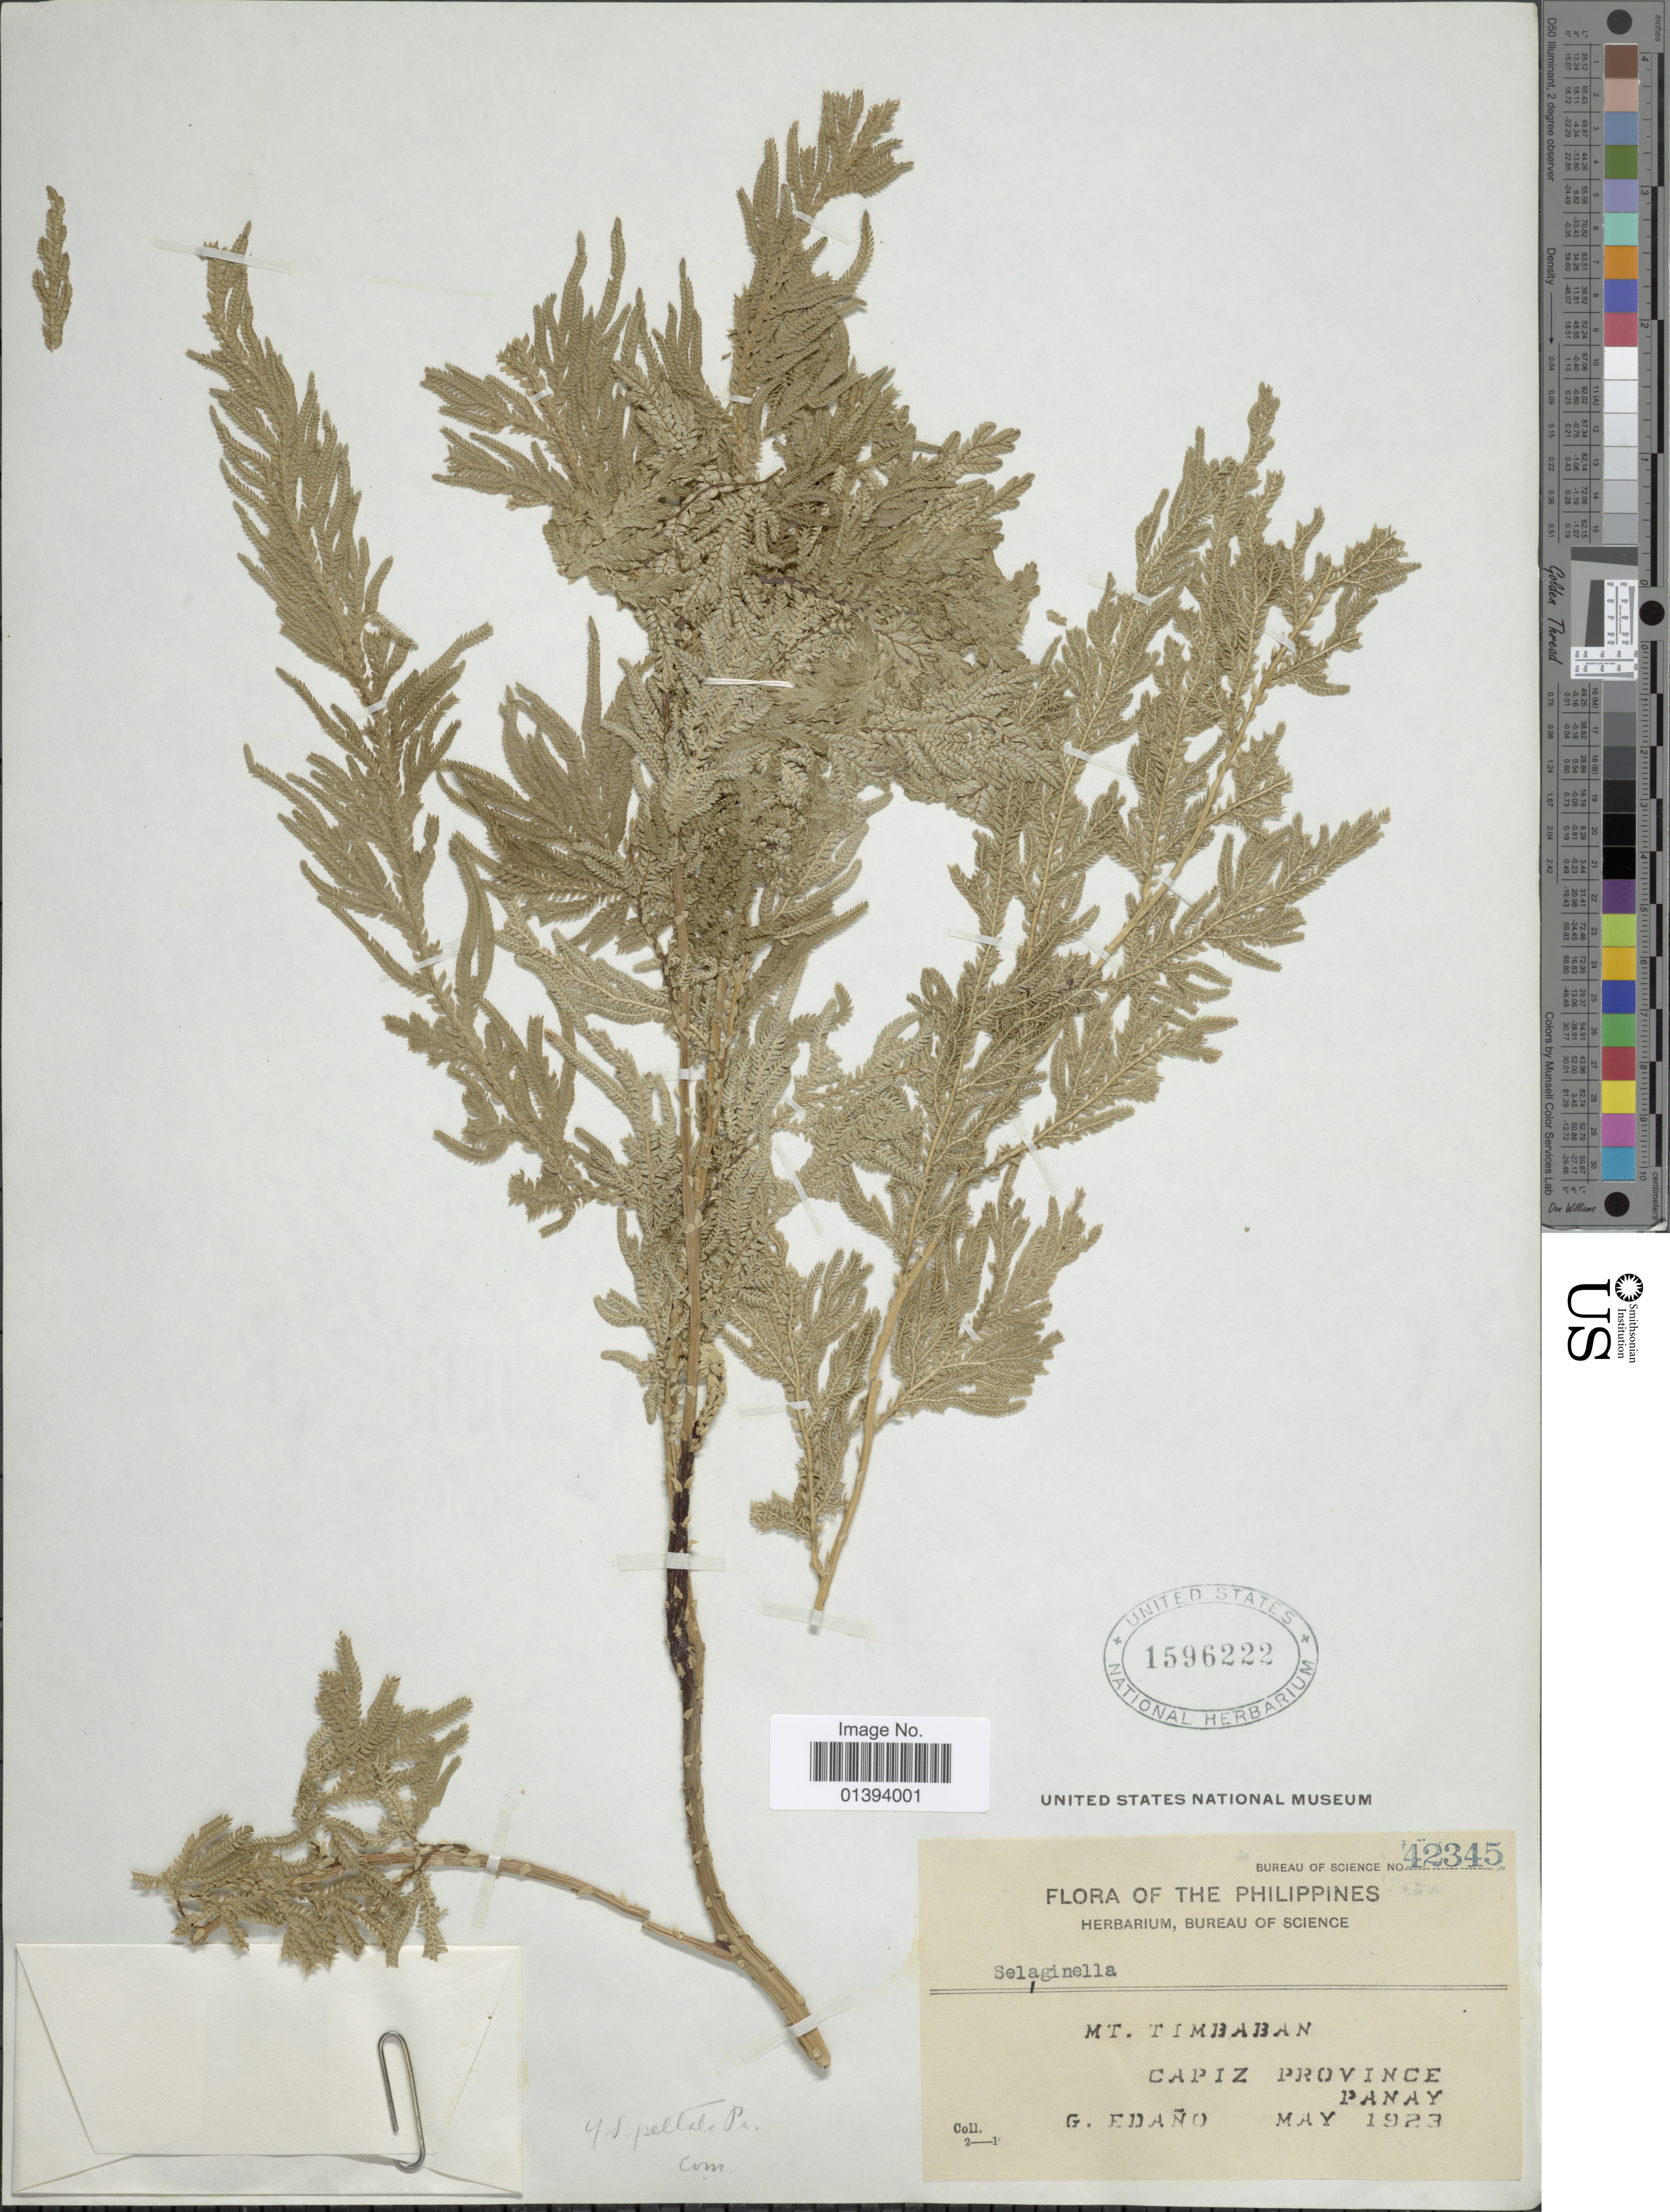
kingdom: Plantae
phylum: Tracheophyta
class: Lycopodiopsida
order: Selaginellales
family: Selaginellaceae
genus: Selaginella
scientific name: Selaginella peltata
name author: C. Presl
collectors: G. Edaño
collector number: Bureau of Science 42345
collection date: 1923-05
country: Philippines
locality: Mt. Timbaban, Capiz Province, Panay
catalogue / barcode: US 1596222